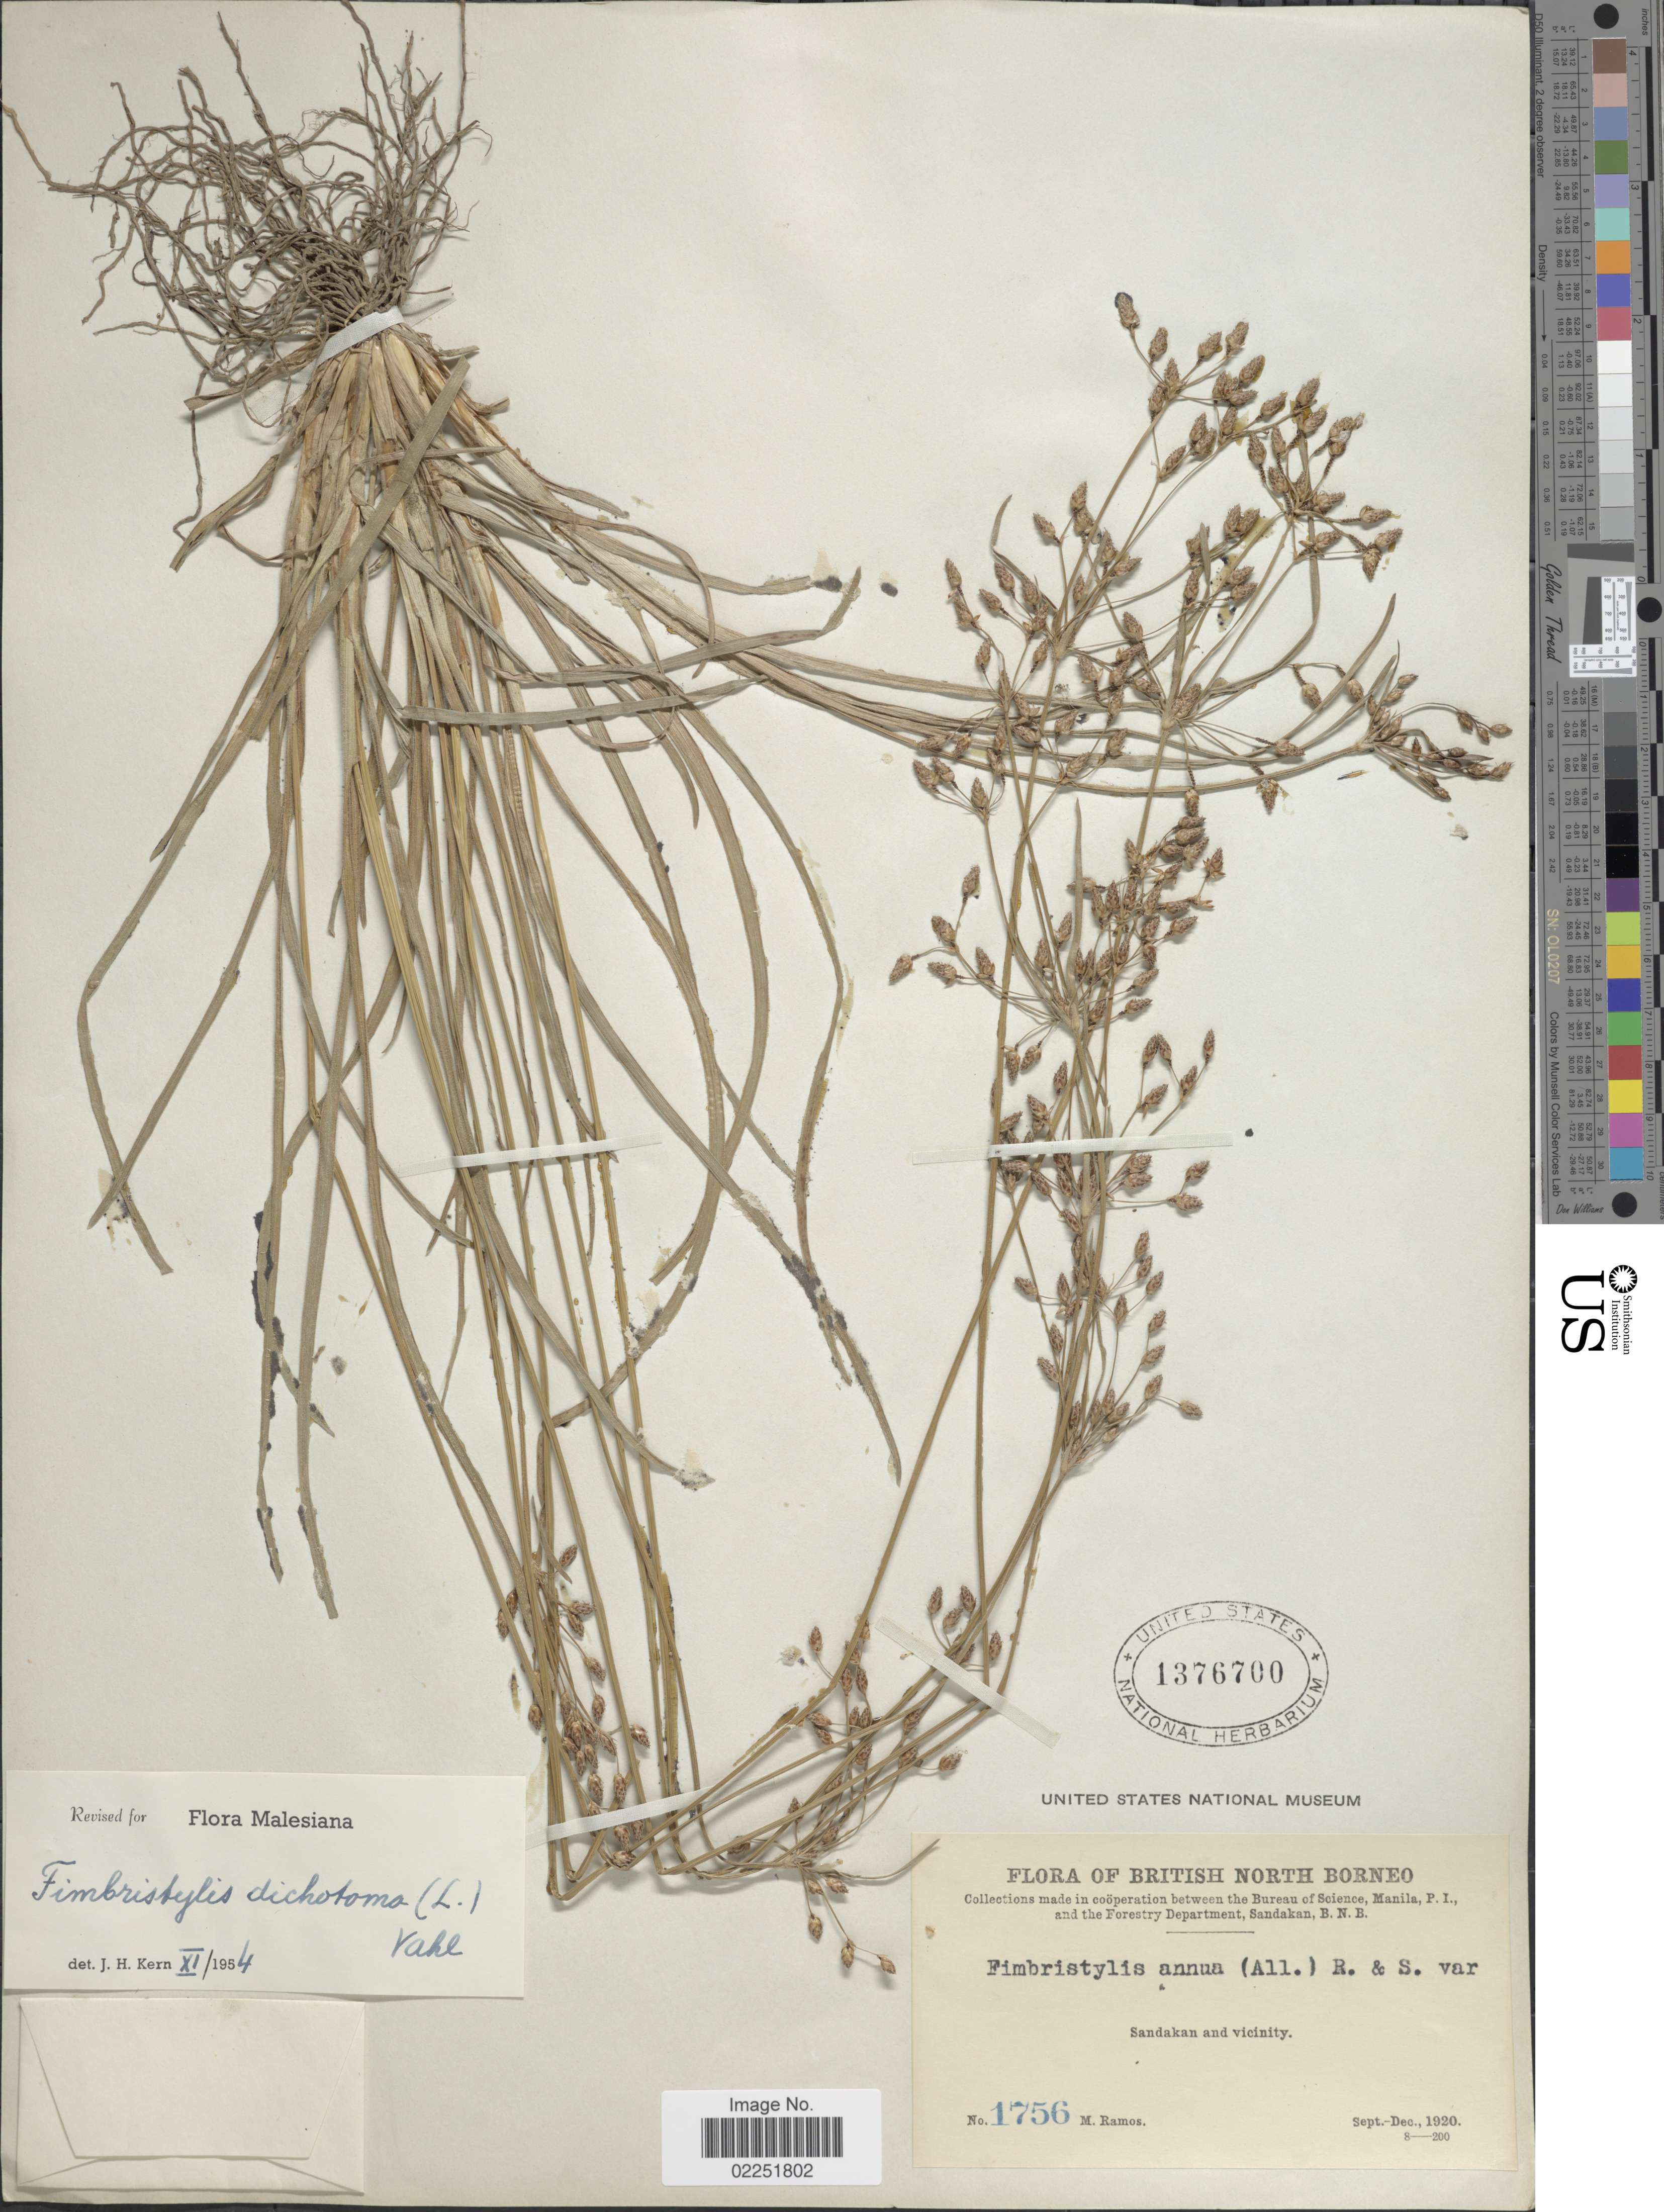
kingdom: Plantae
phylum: Tracheophyta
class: Liliopsida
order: Poales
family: Cyperaceae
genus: Fimbristylis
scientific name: Fimbristylis dichotoma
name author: (L.) Vahl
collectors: M. Ramos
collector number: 1756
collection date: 1920-09/1920-12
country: Malaysia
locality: British North Borneo. Sandakan and vicinity.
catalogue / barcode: US 1376700